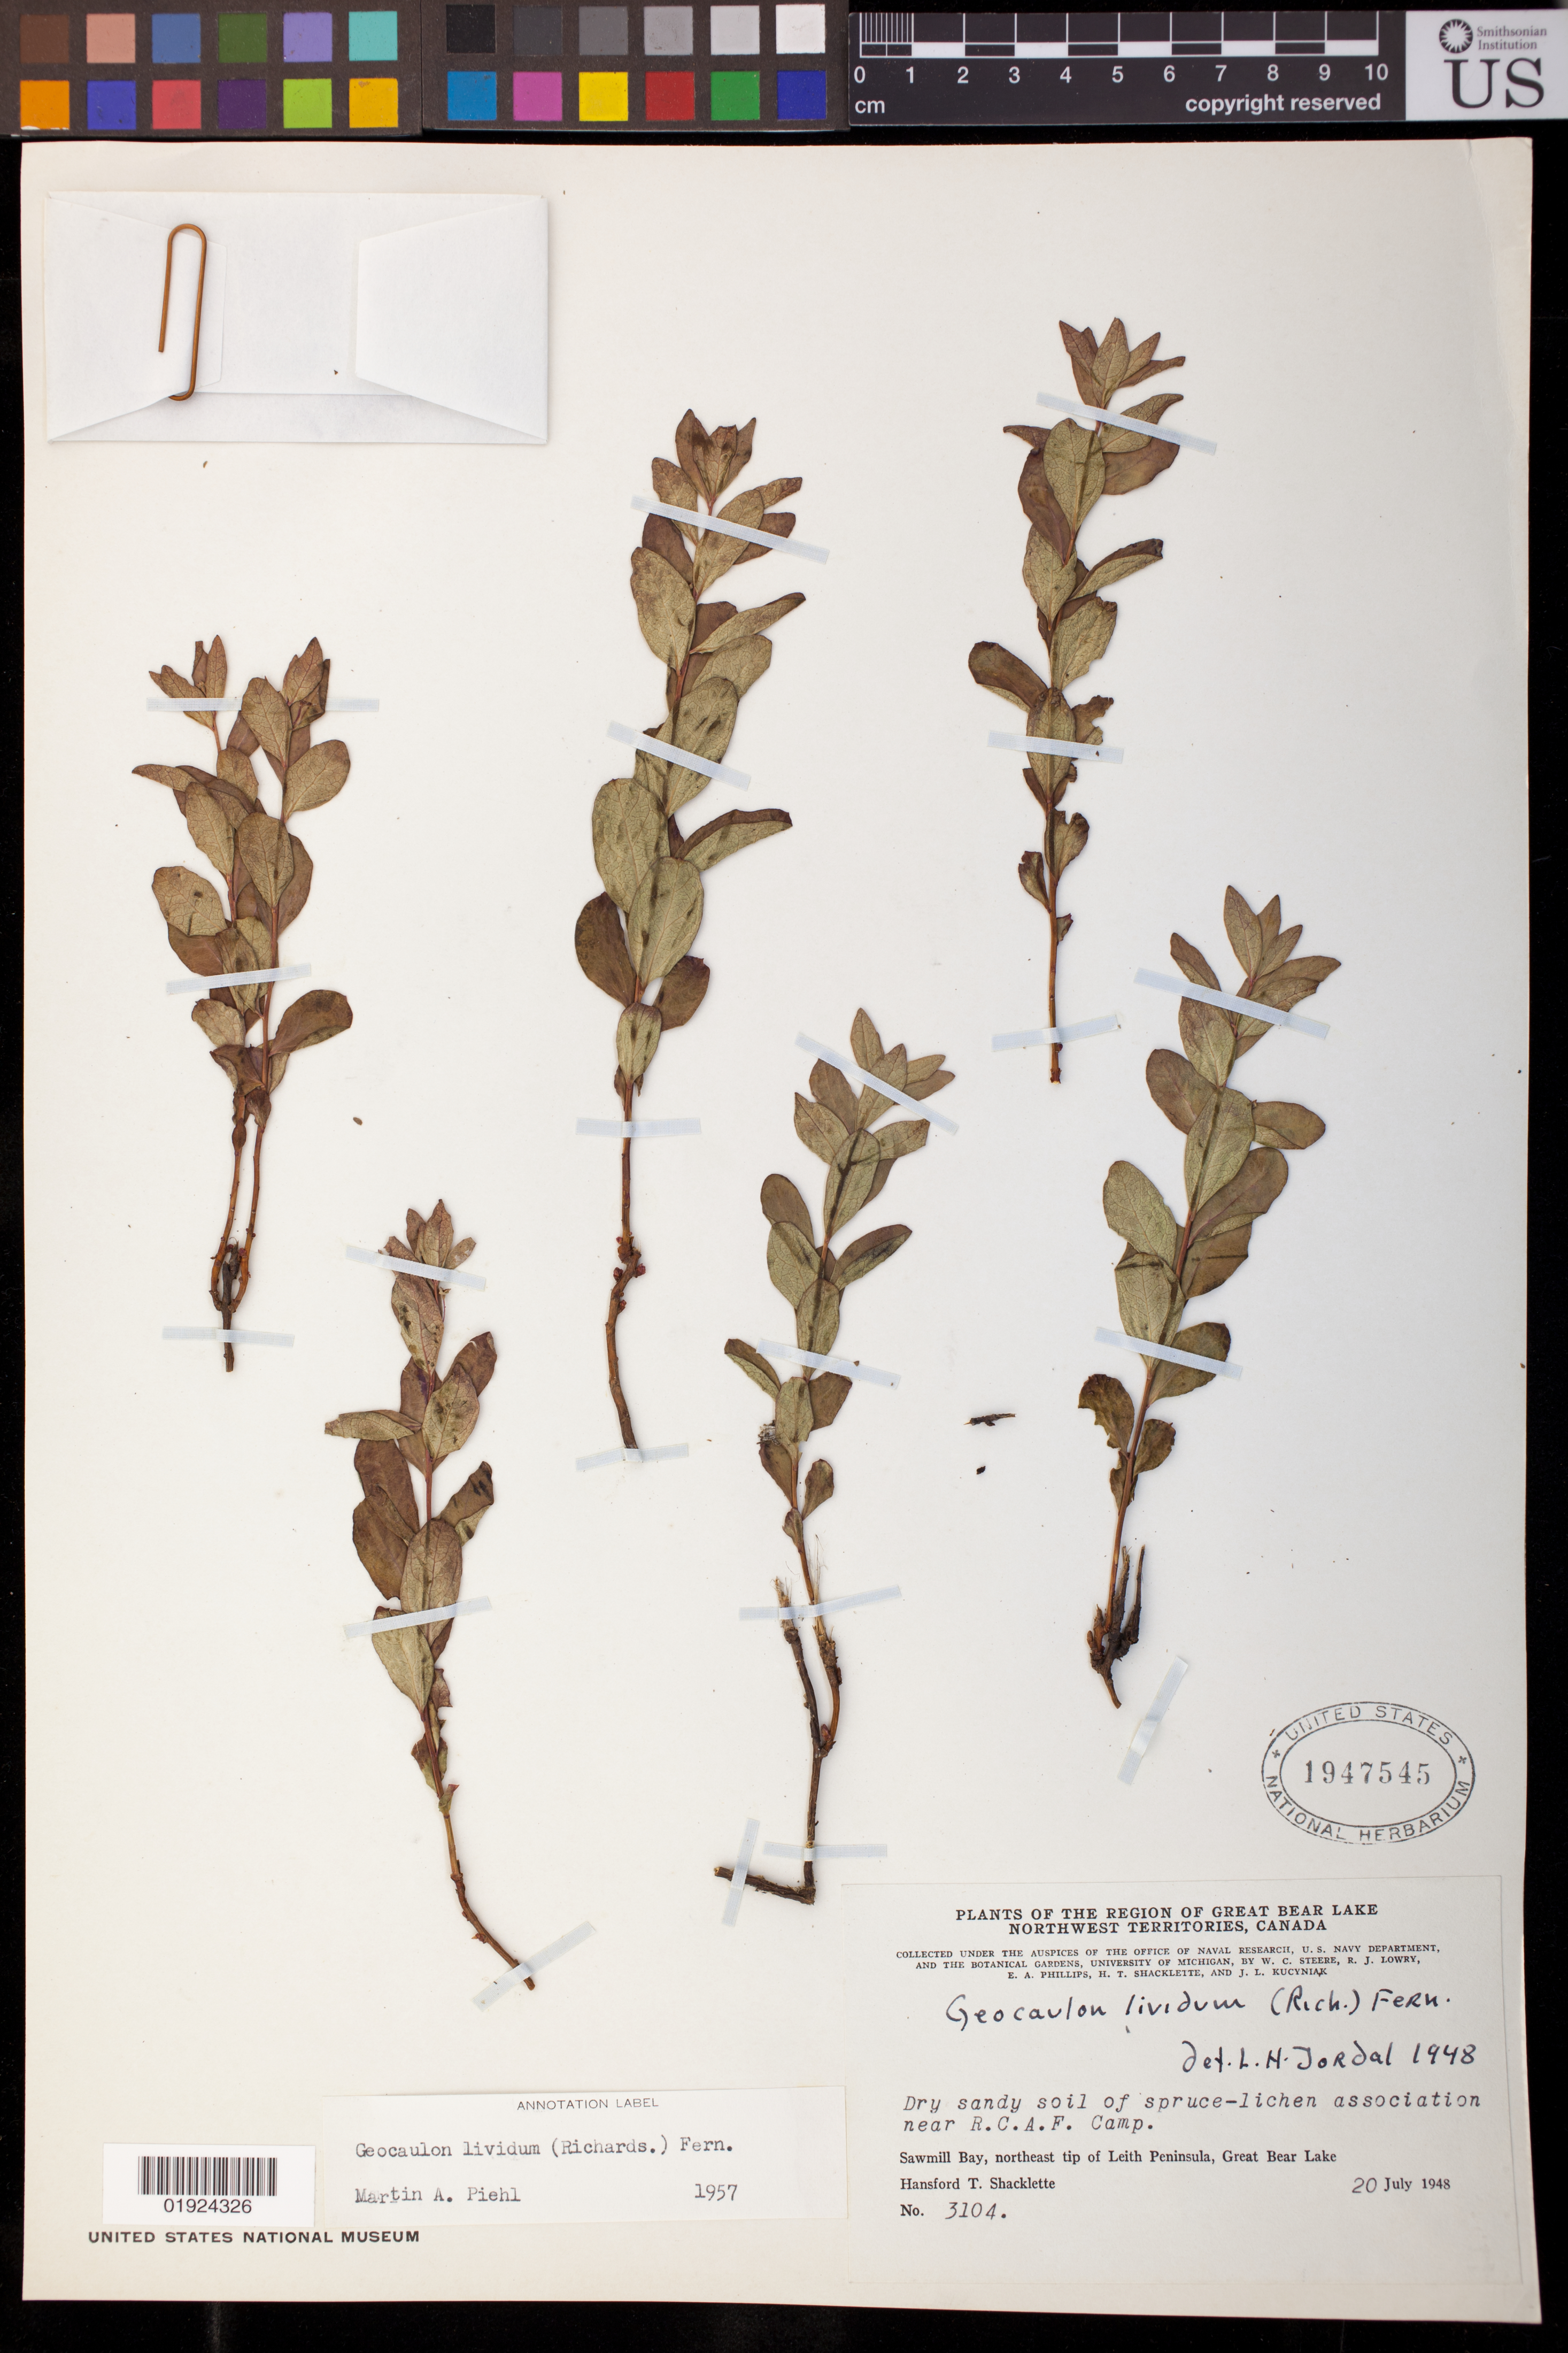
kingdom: Plantae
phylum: Tracheophyta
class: Magnoliopsida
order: Santalales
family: Comandraceae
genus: Geocaulon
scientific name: Geocaulon lividum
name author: (Richardson) Fernald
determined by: Piehl, M. A.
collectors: H. Shacklette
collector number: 3104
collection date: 1948-07-20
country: Canada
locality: Near R.C.A.F. Camp. Sawmill Bay, northeast tip of Leith Peninsula, Great Bear Lake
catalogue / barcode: US 1947545